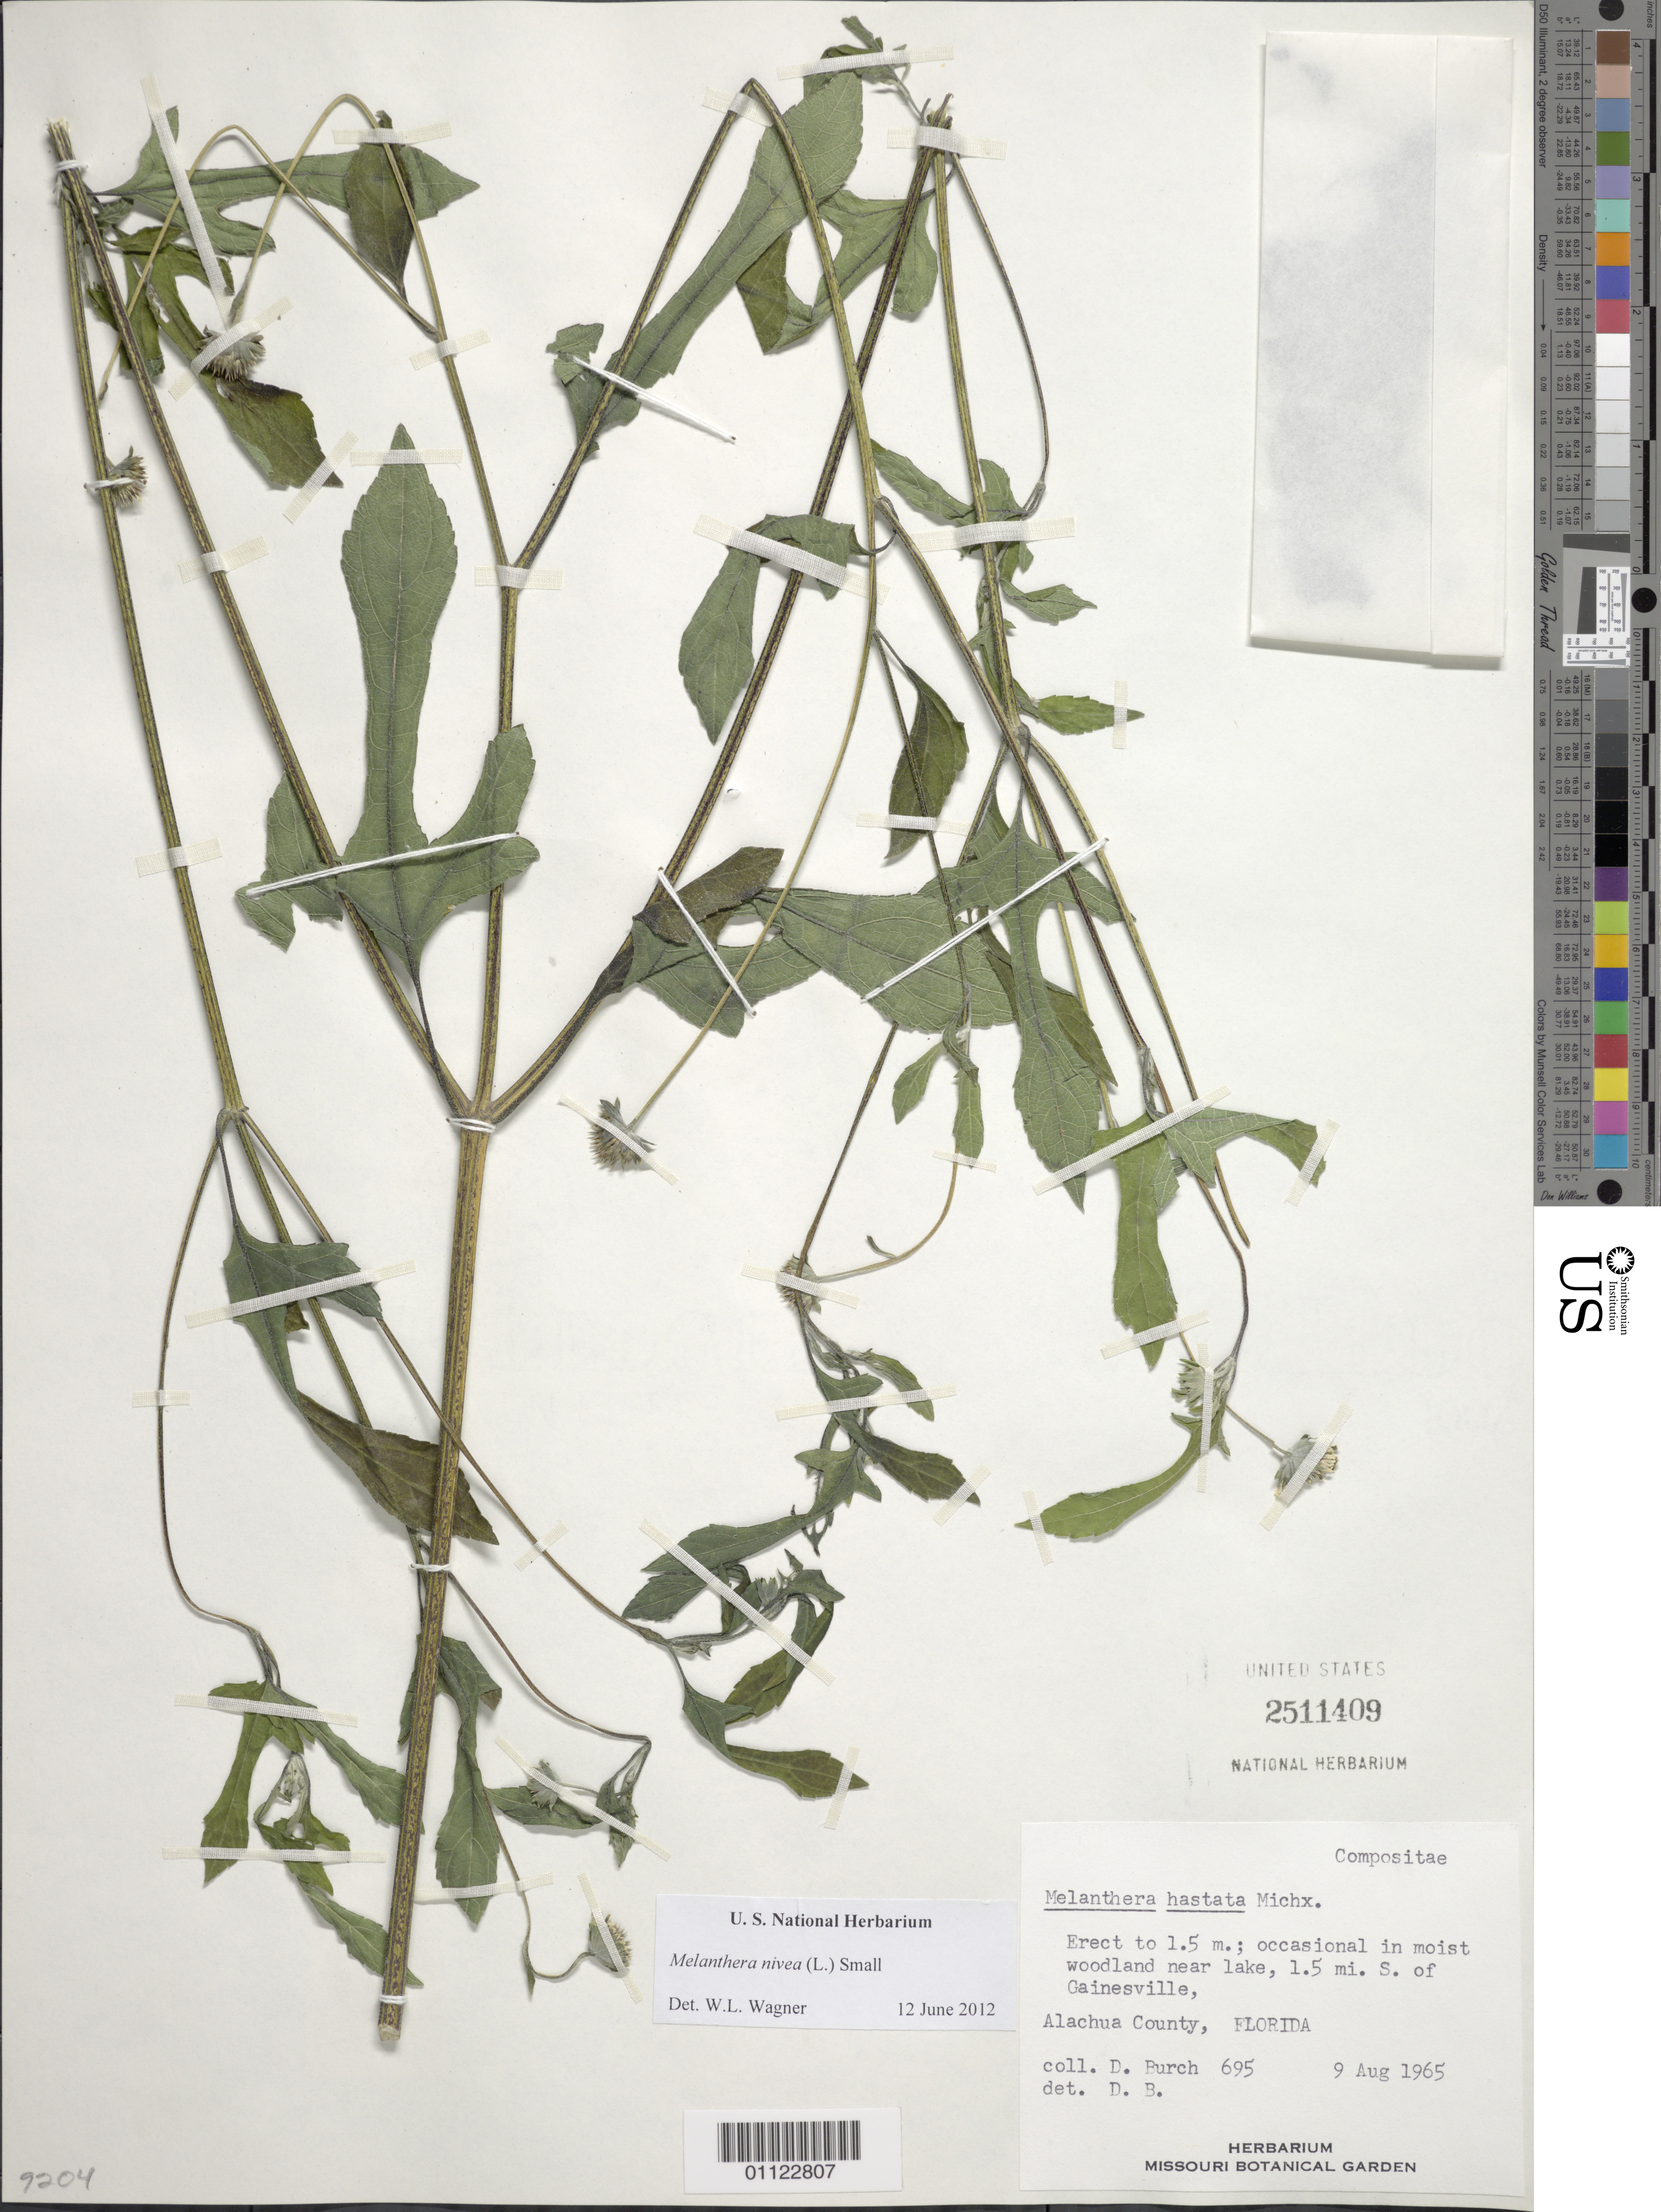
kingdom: Plantae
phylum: Tracheophyta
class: Magnoliopsida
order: Asterales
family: Asteraceae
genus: Melanthera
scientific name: Melanthera nivea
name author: (L.) Small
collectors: D. Burch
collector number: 695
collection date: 1965-08-09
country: United States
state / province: Florida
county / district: Alachua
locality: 1.5 mi S of Gainesville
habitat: in moist woodland near lake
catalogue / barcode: US 2511409